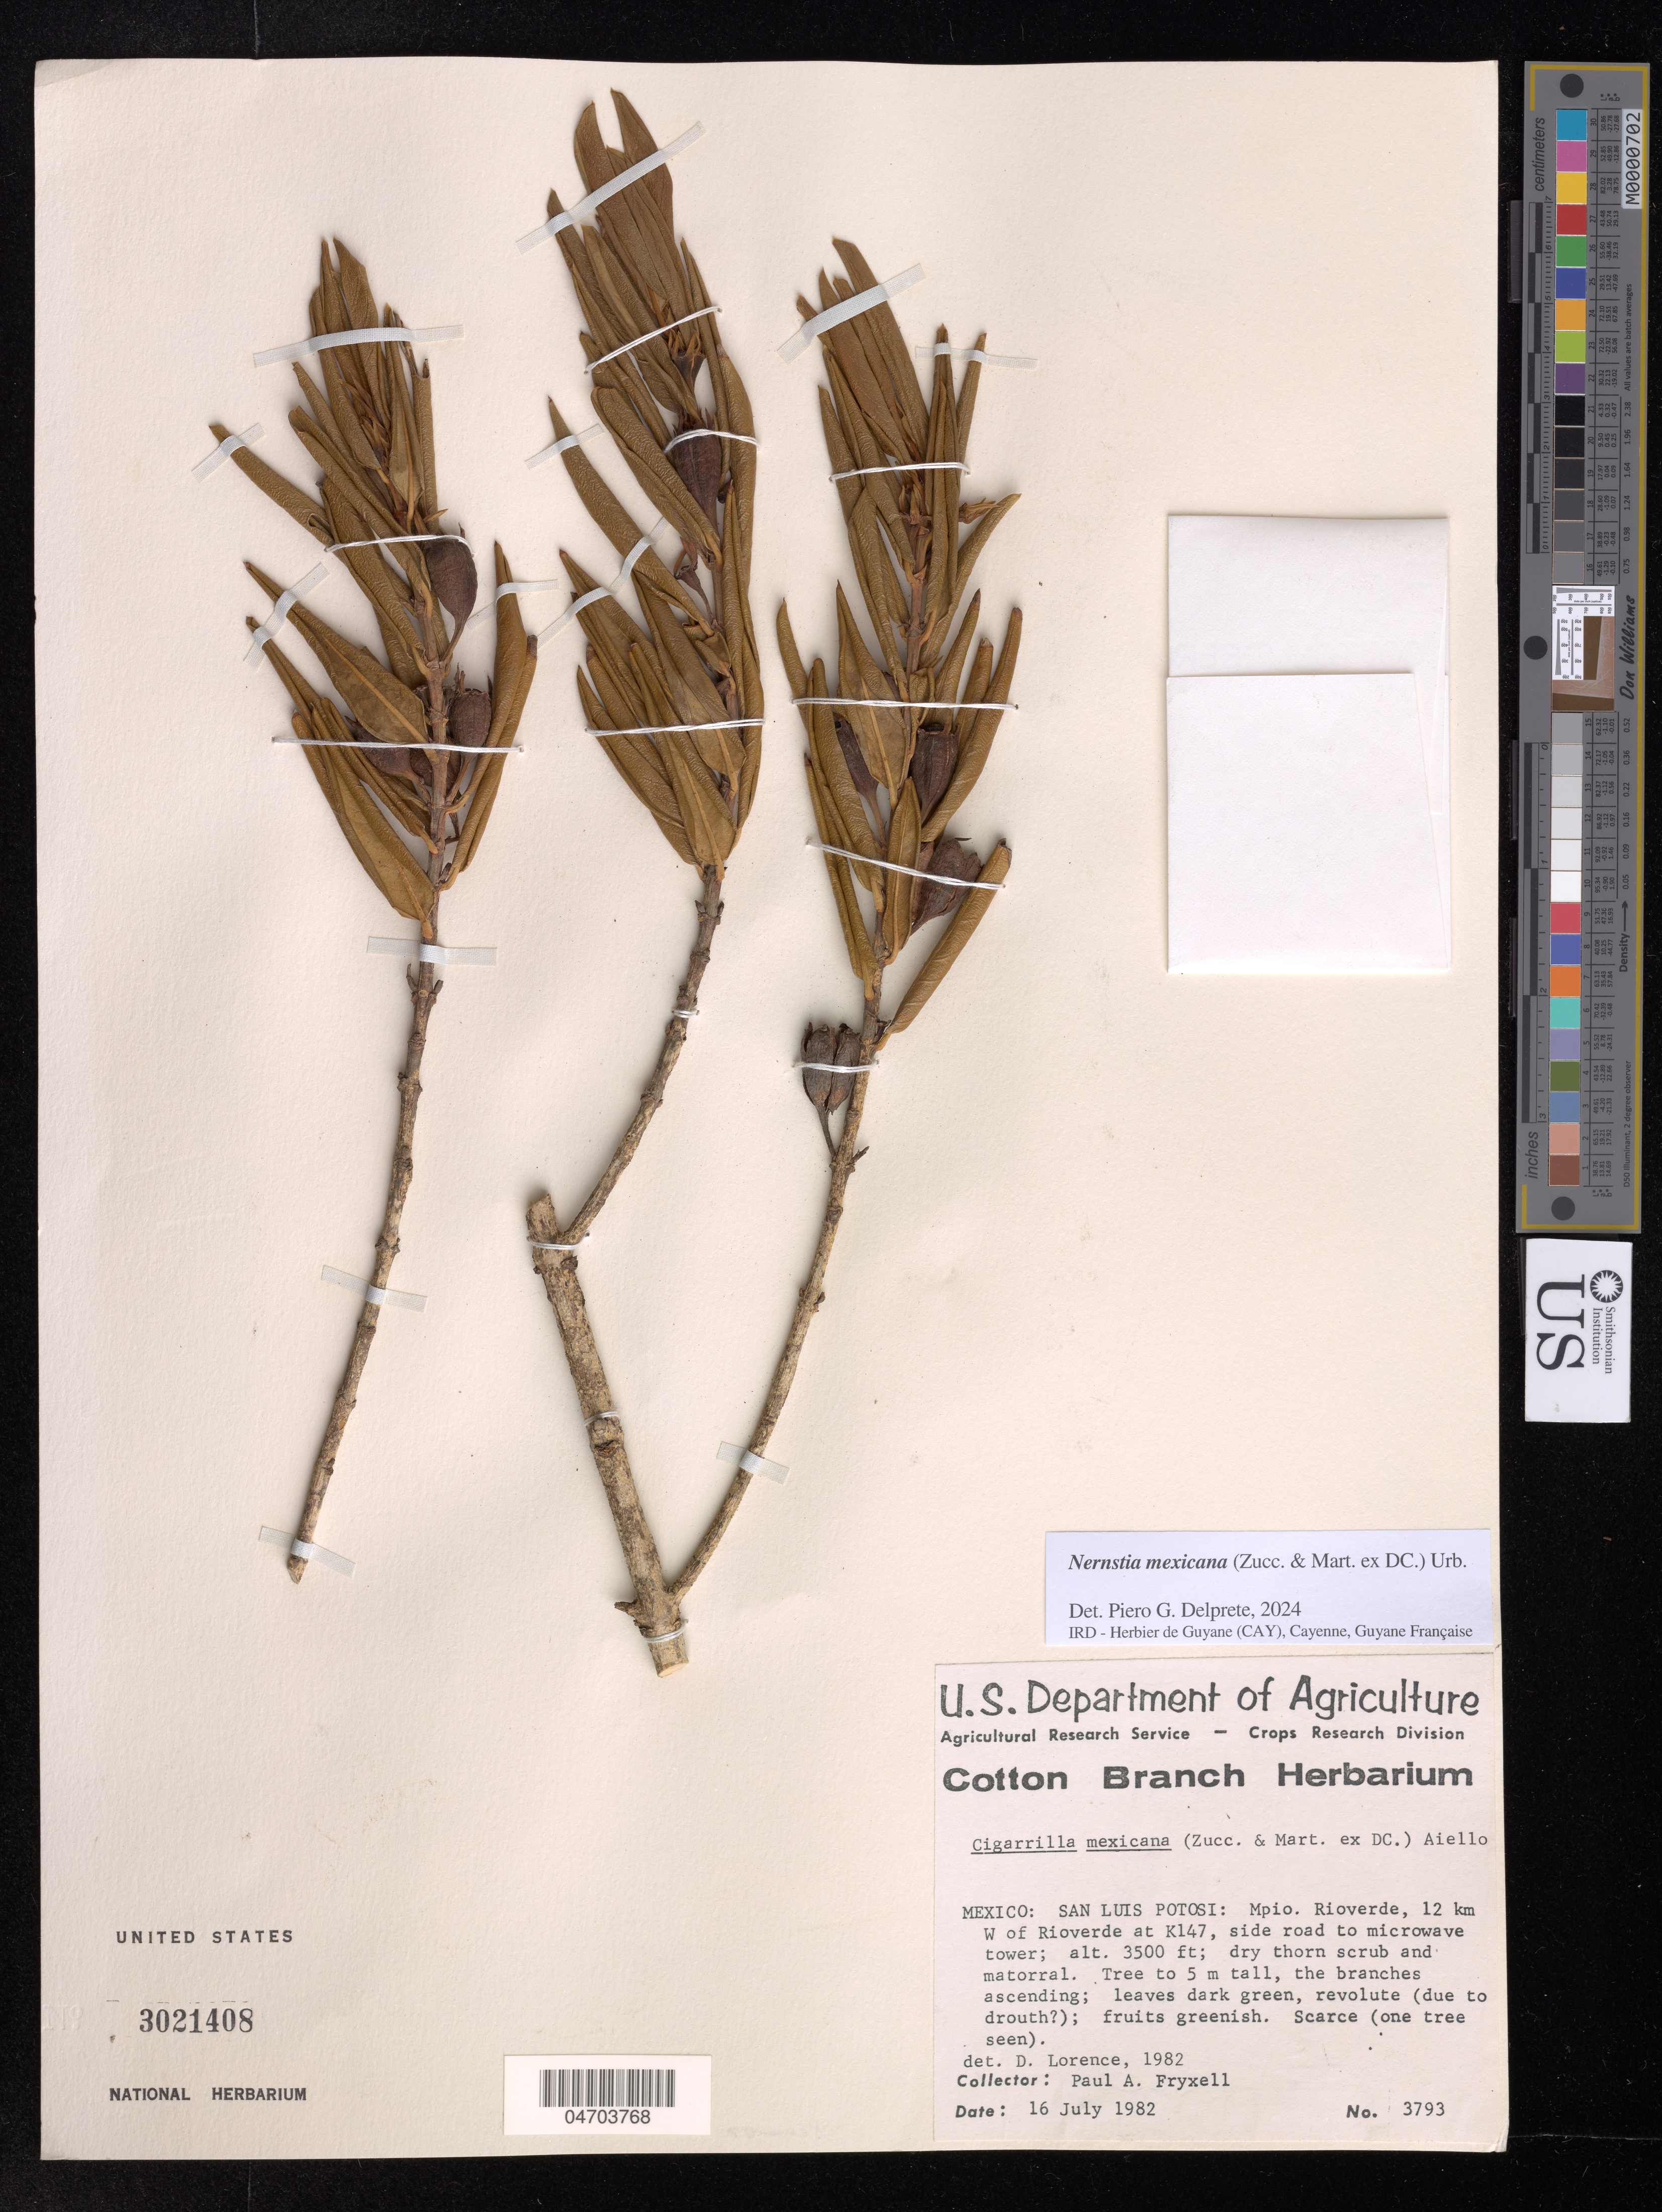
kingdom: Plantae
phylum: Tracheophyta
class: Magnoliopsida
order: Gentianales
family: Rubiaceae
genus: Nernstia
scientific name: Nernstia mexicana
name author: Urb.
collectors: P. Fryxell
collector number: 3793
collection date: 1982-07-16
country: Mexico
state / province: San Luis Potosí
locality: Mpio. Rioverde, 12 km W of Rioverde at K147, side road to microwave tower.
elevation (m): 1067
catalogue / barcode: US 3021408